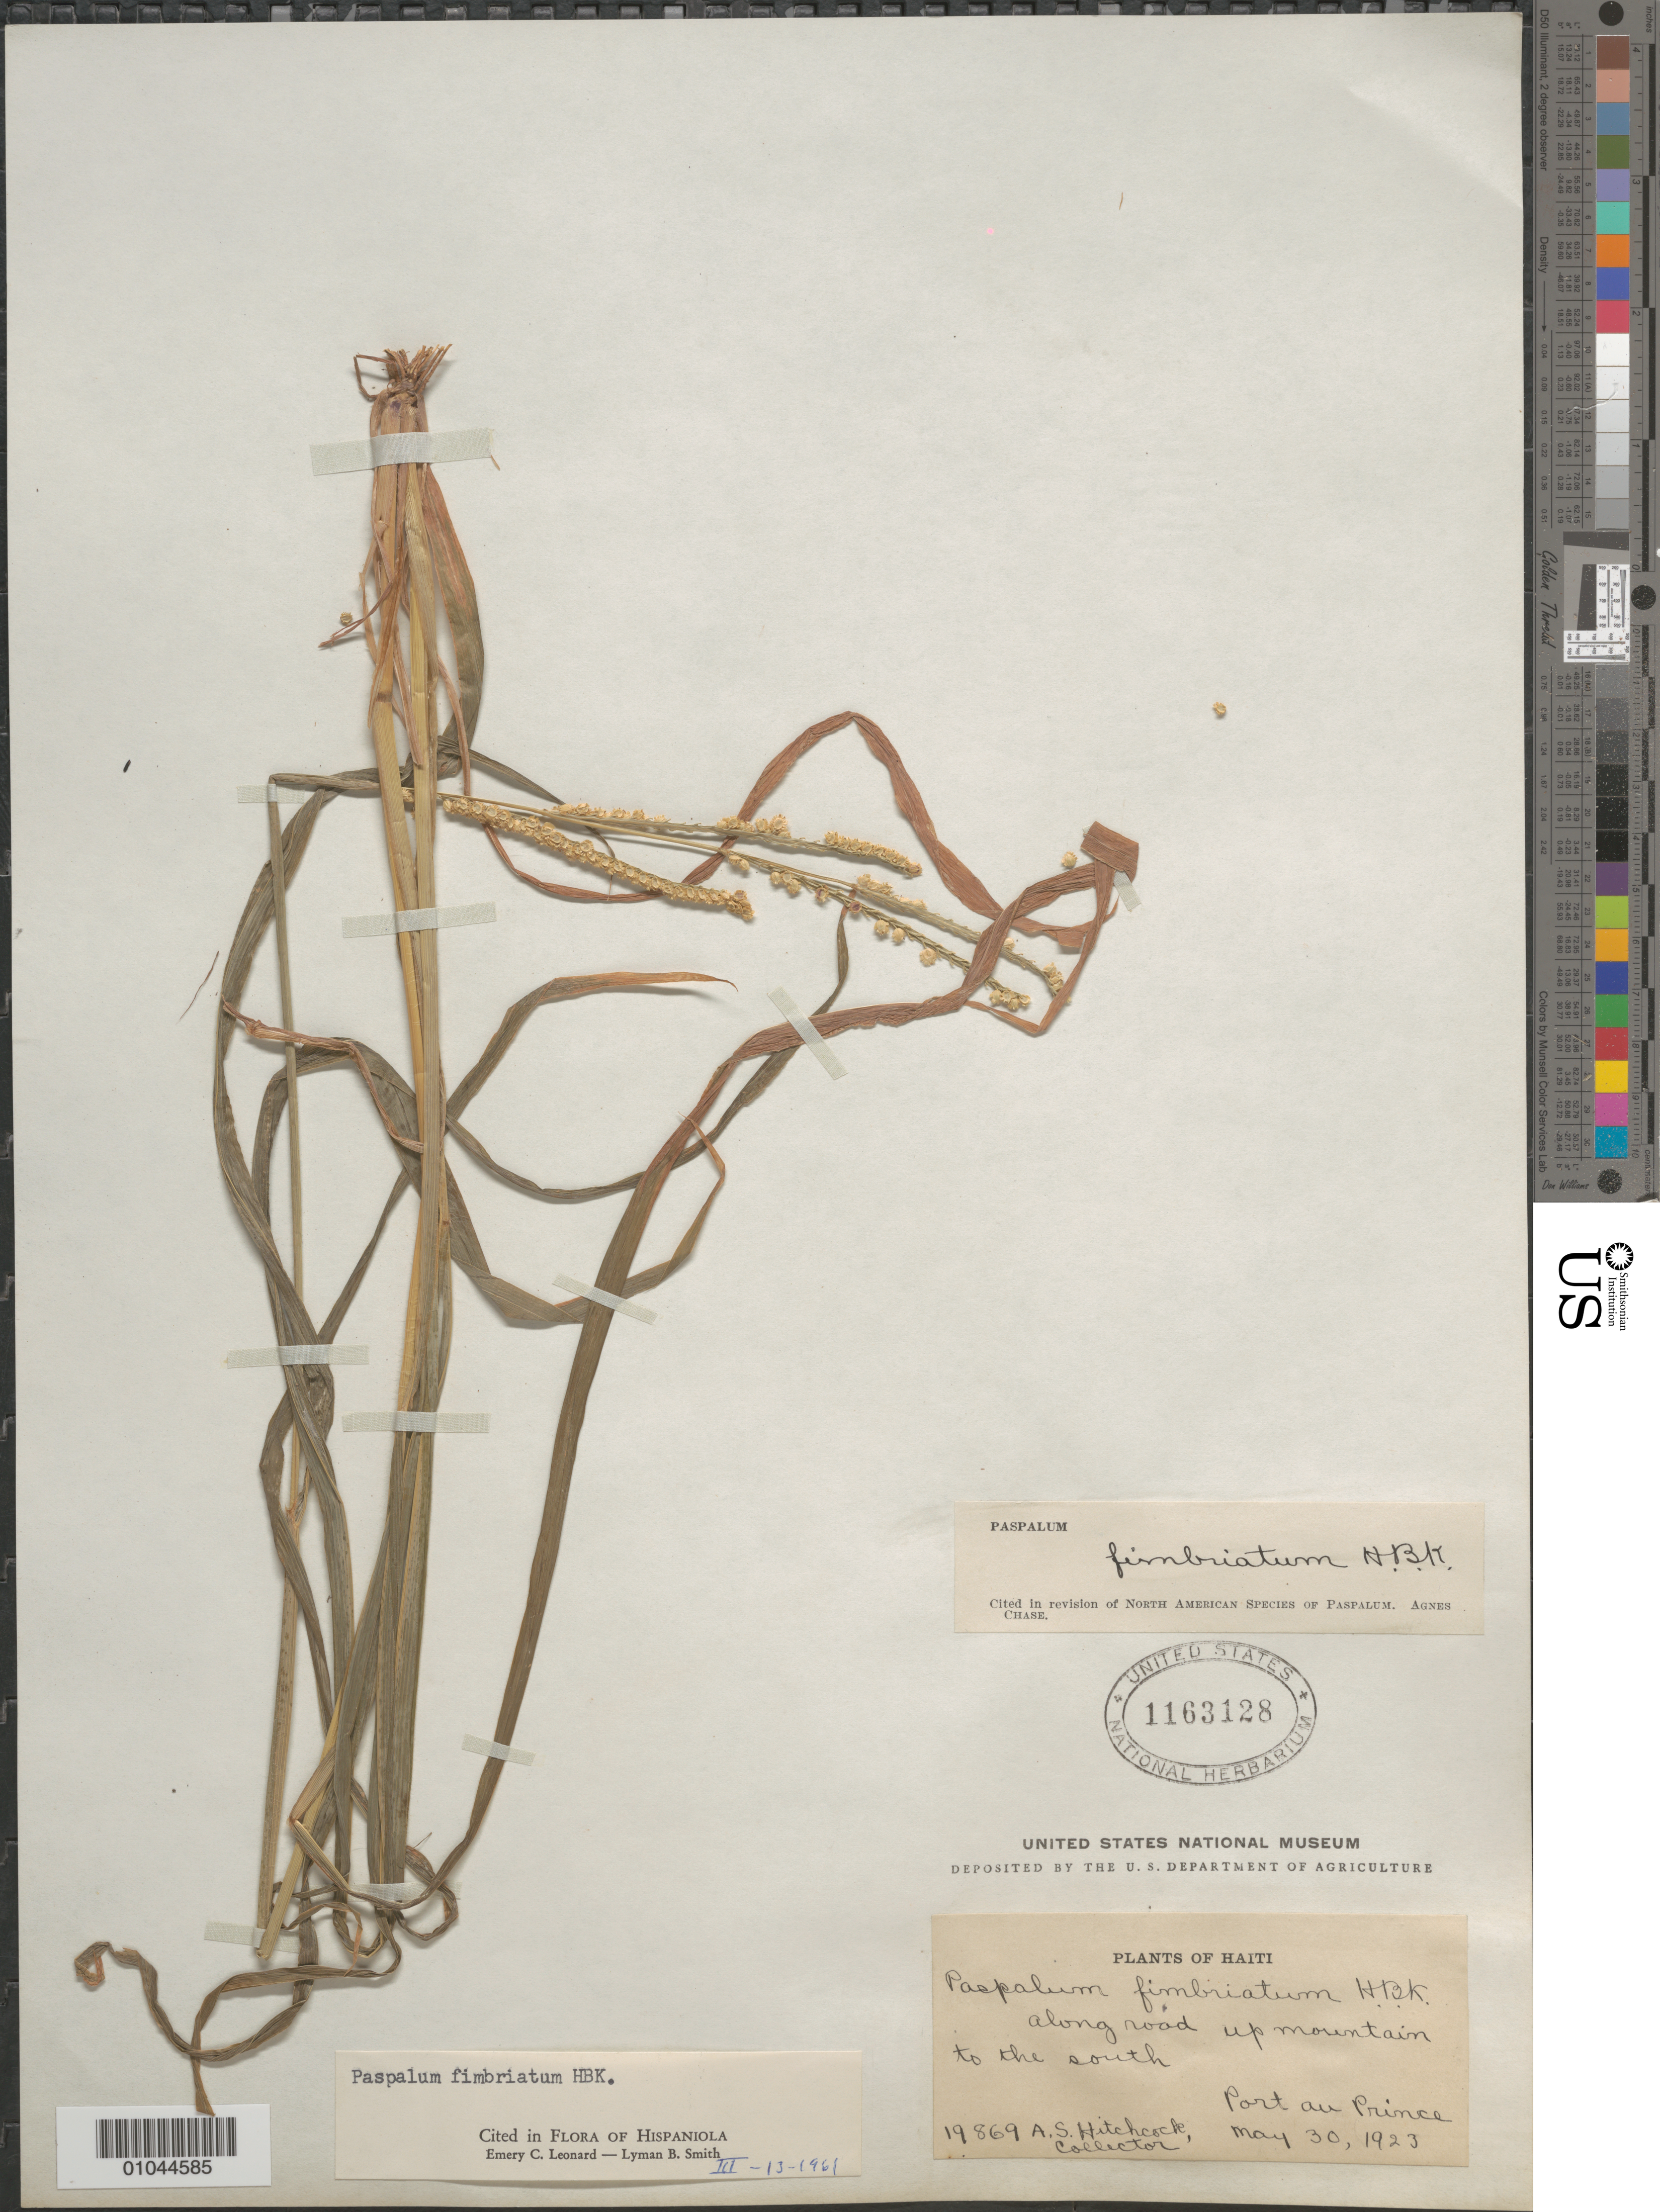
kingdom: Plantae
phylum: Tracheophyta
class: Liliopsida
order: Poales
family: Poaceae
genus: Paspalum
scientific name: Paspalum fimbriatum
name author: Kunth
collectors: A. S. Hitchcock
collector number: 19869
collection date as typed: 30 May 1923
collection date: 1923-05-30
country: Haiti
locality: Port au Prince, up mountain to the S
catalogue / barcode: US 1163128